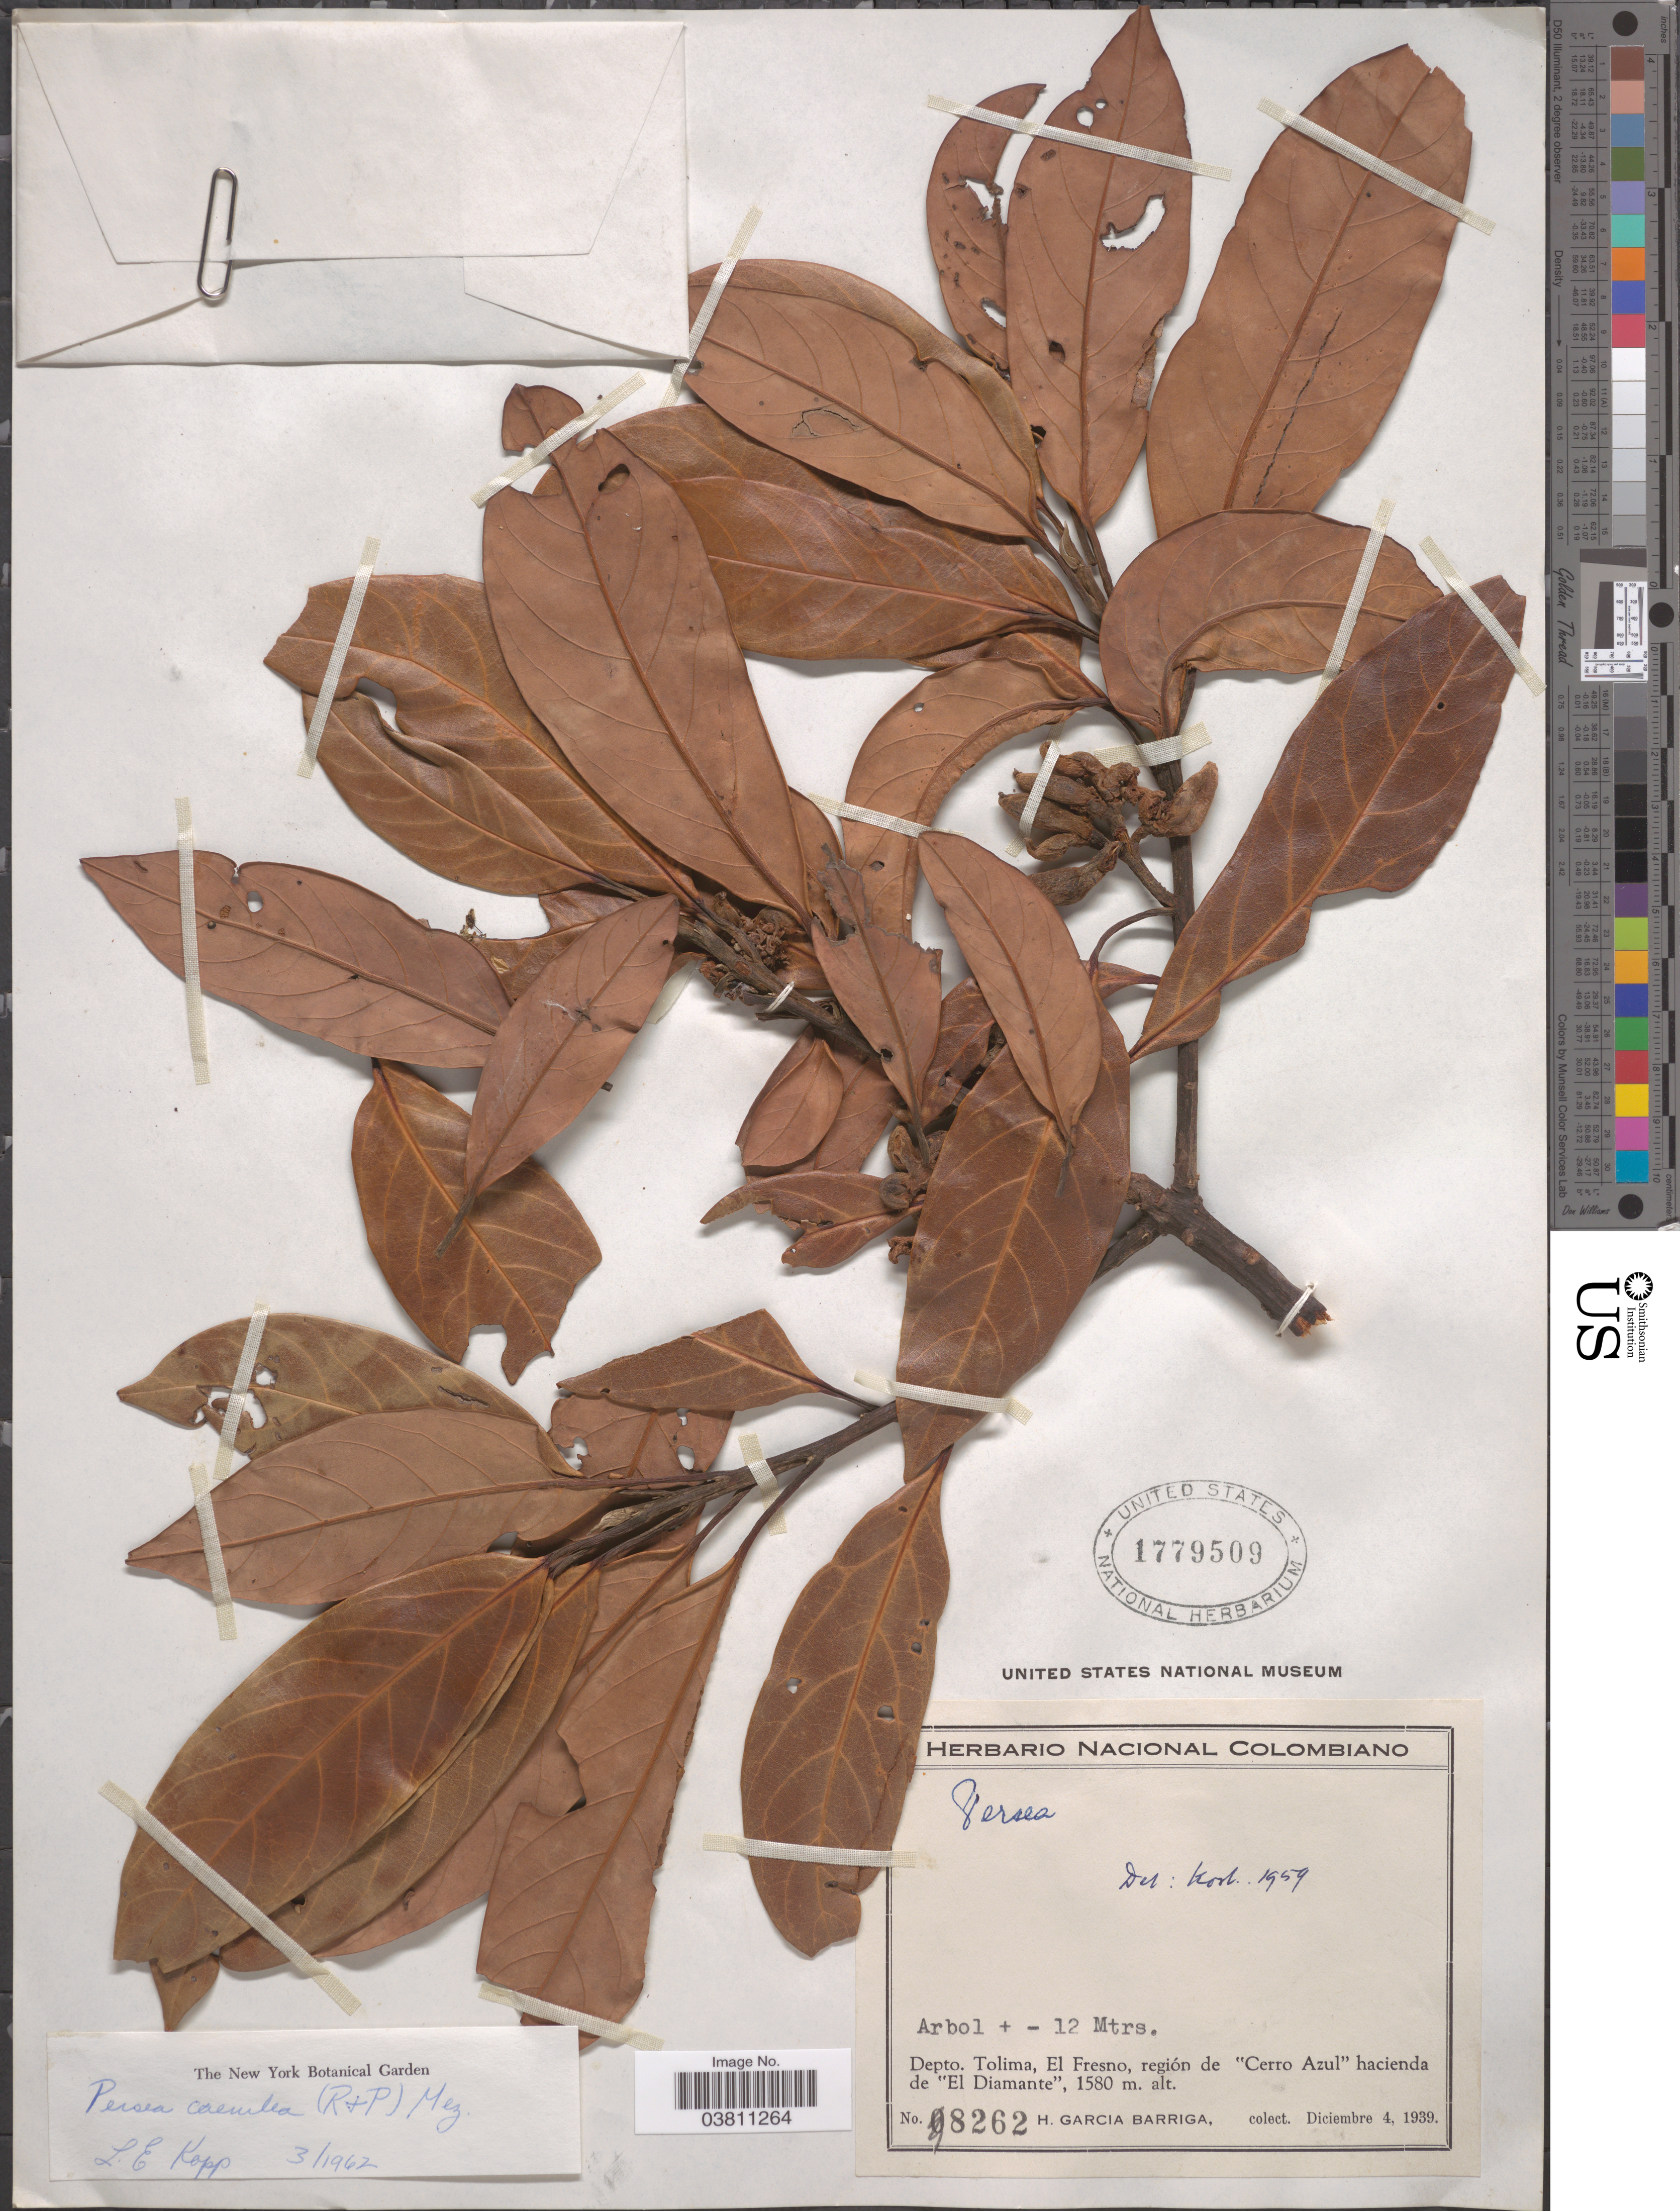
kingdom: Plantae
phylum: Tracheophyta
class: Magnoliopsida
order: Laurales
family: Lauraceae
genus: Persea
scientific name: Persea caerulea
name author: (Ruiz & Pav.) Mez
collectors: H. García Barriga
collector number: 8262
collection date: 1939-12-04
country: Colombia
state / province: Tolima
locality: Depto. Tolima, El Fresno, región de "Cerro Azul" hacienda de "El Diamante".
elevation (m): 1580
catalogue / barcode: US 1779509